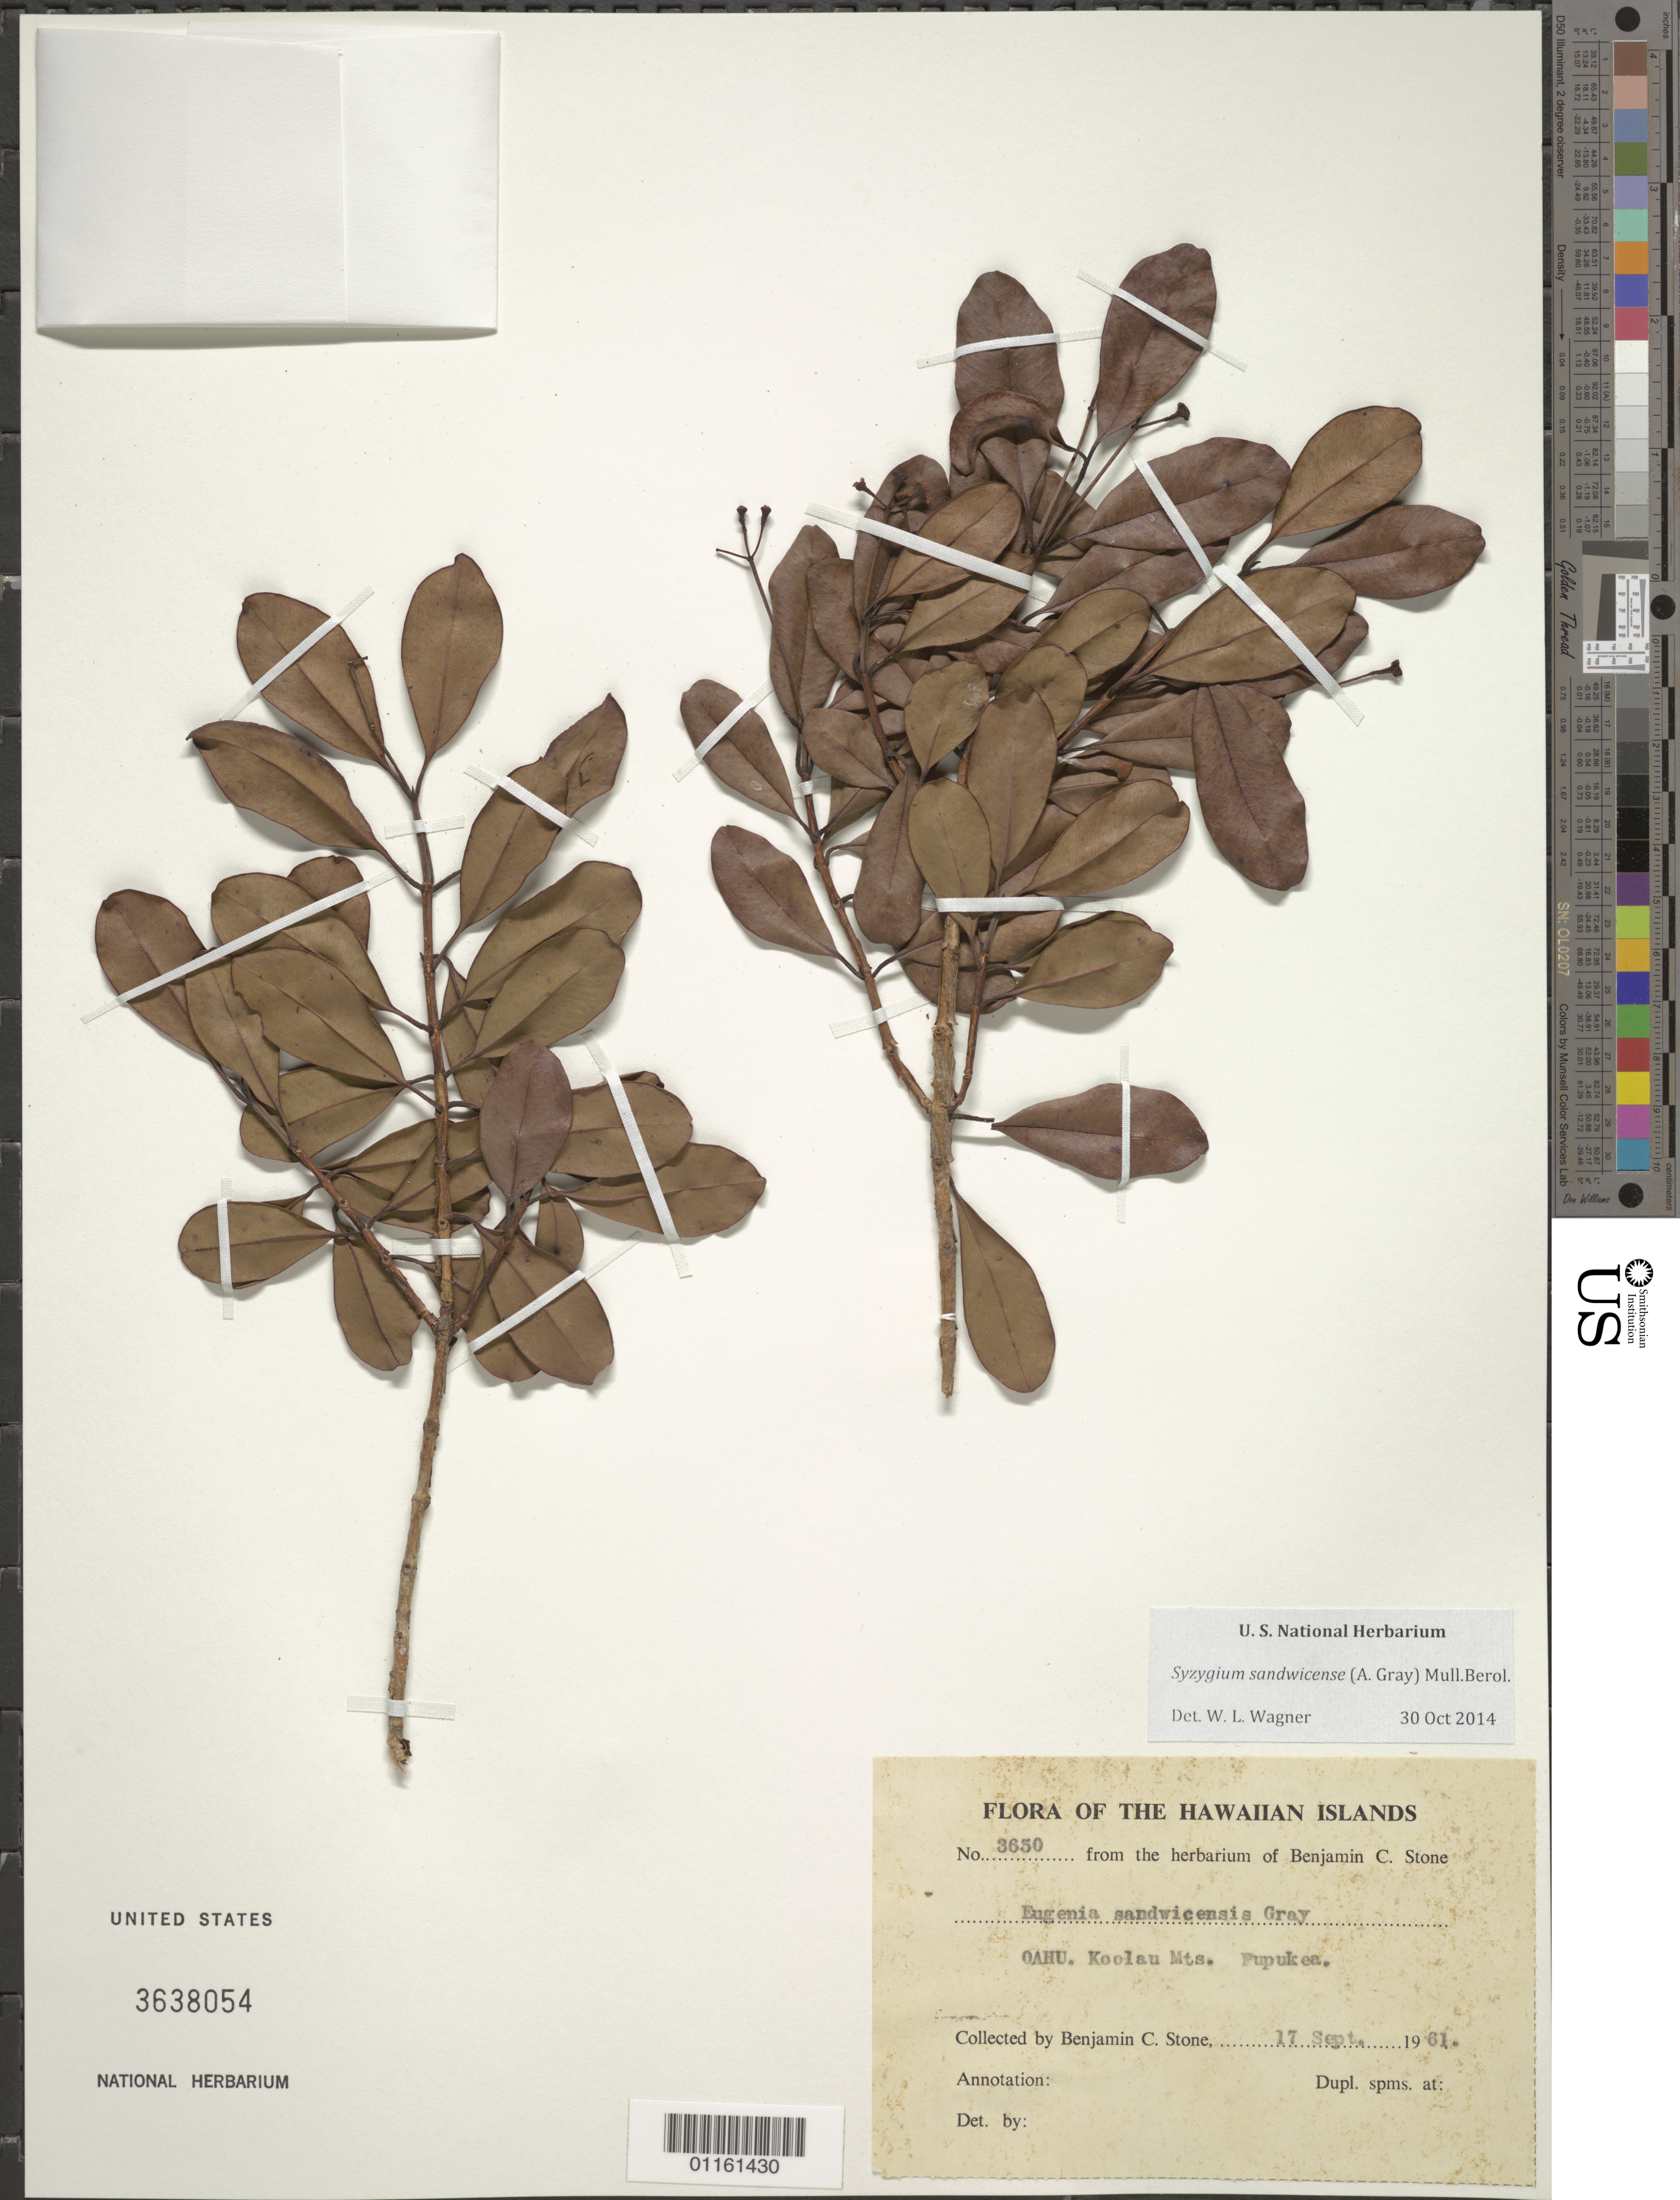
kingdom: Plantae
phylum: Tracheophyta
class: Magnoliopsida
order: Myrtales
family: Myrtaceae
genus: Syzygium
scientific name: Syzygium sandwicense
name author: (A. Gray) Müll. Stuttg.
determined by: Wagner, W. L., (BOT), Smithsonian Institution - National Museum of Natural History (UNITED STATES)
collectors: B. C. Stone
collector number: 3650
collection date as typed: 17 Sept. 1961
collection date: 1961-09-17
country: United States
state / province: Hawaii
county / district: Honolulu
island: Oahu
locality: Koolau Mts. Pupukea.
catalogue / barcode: US 3638054